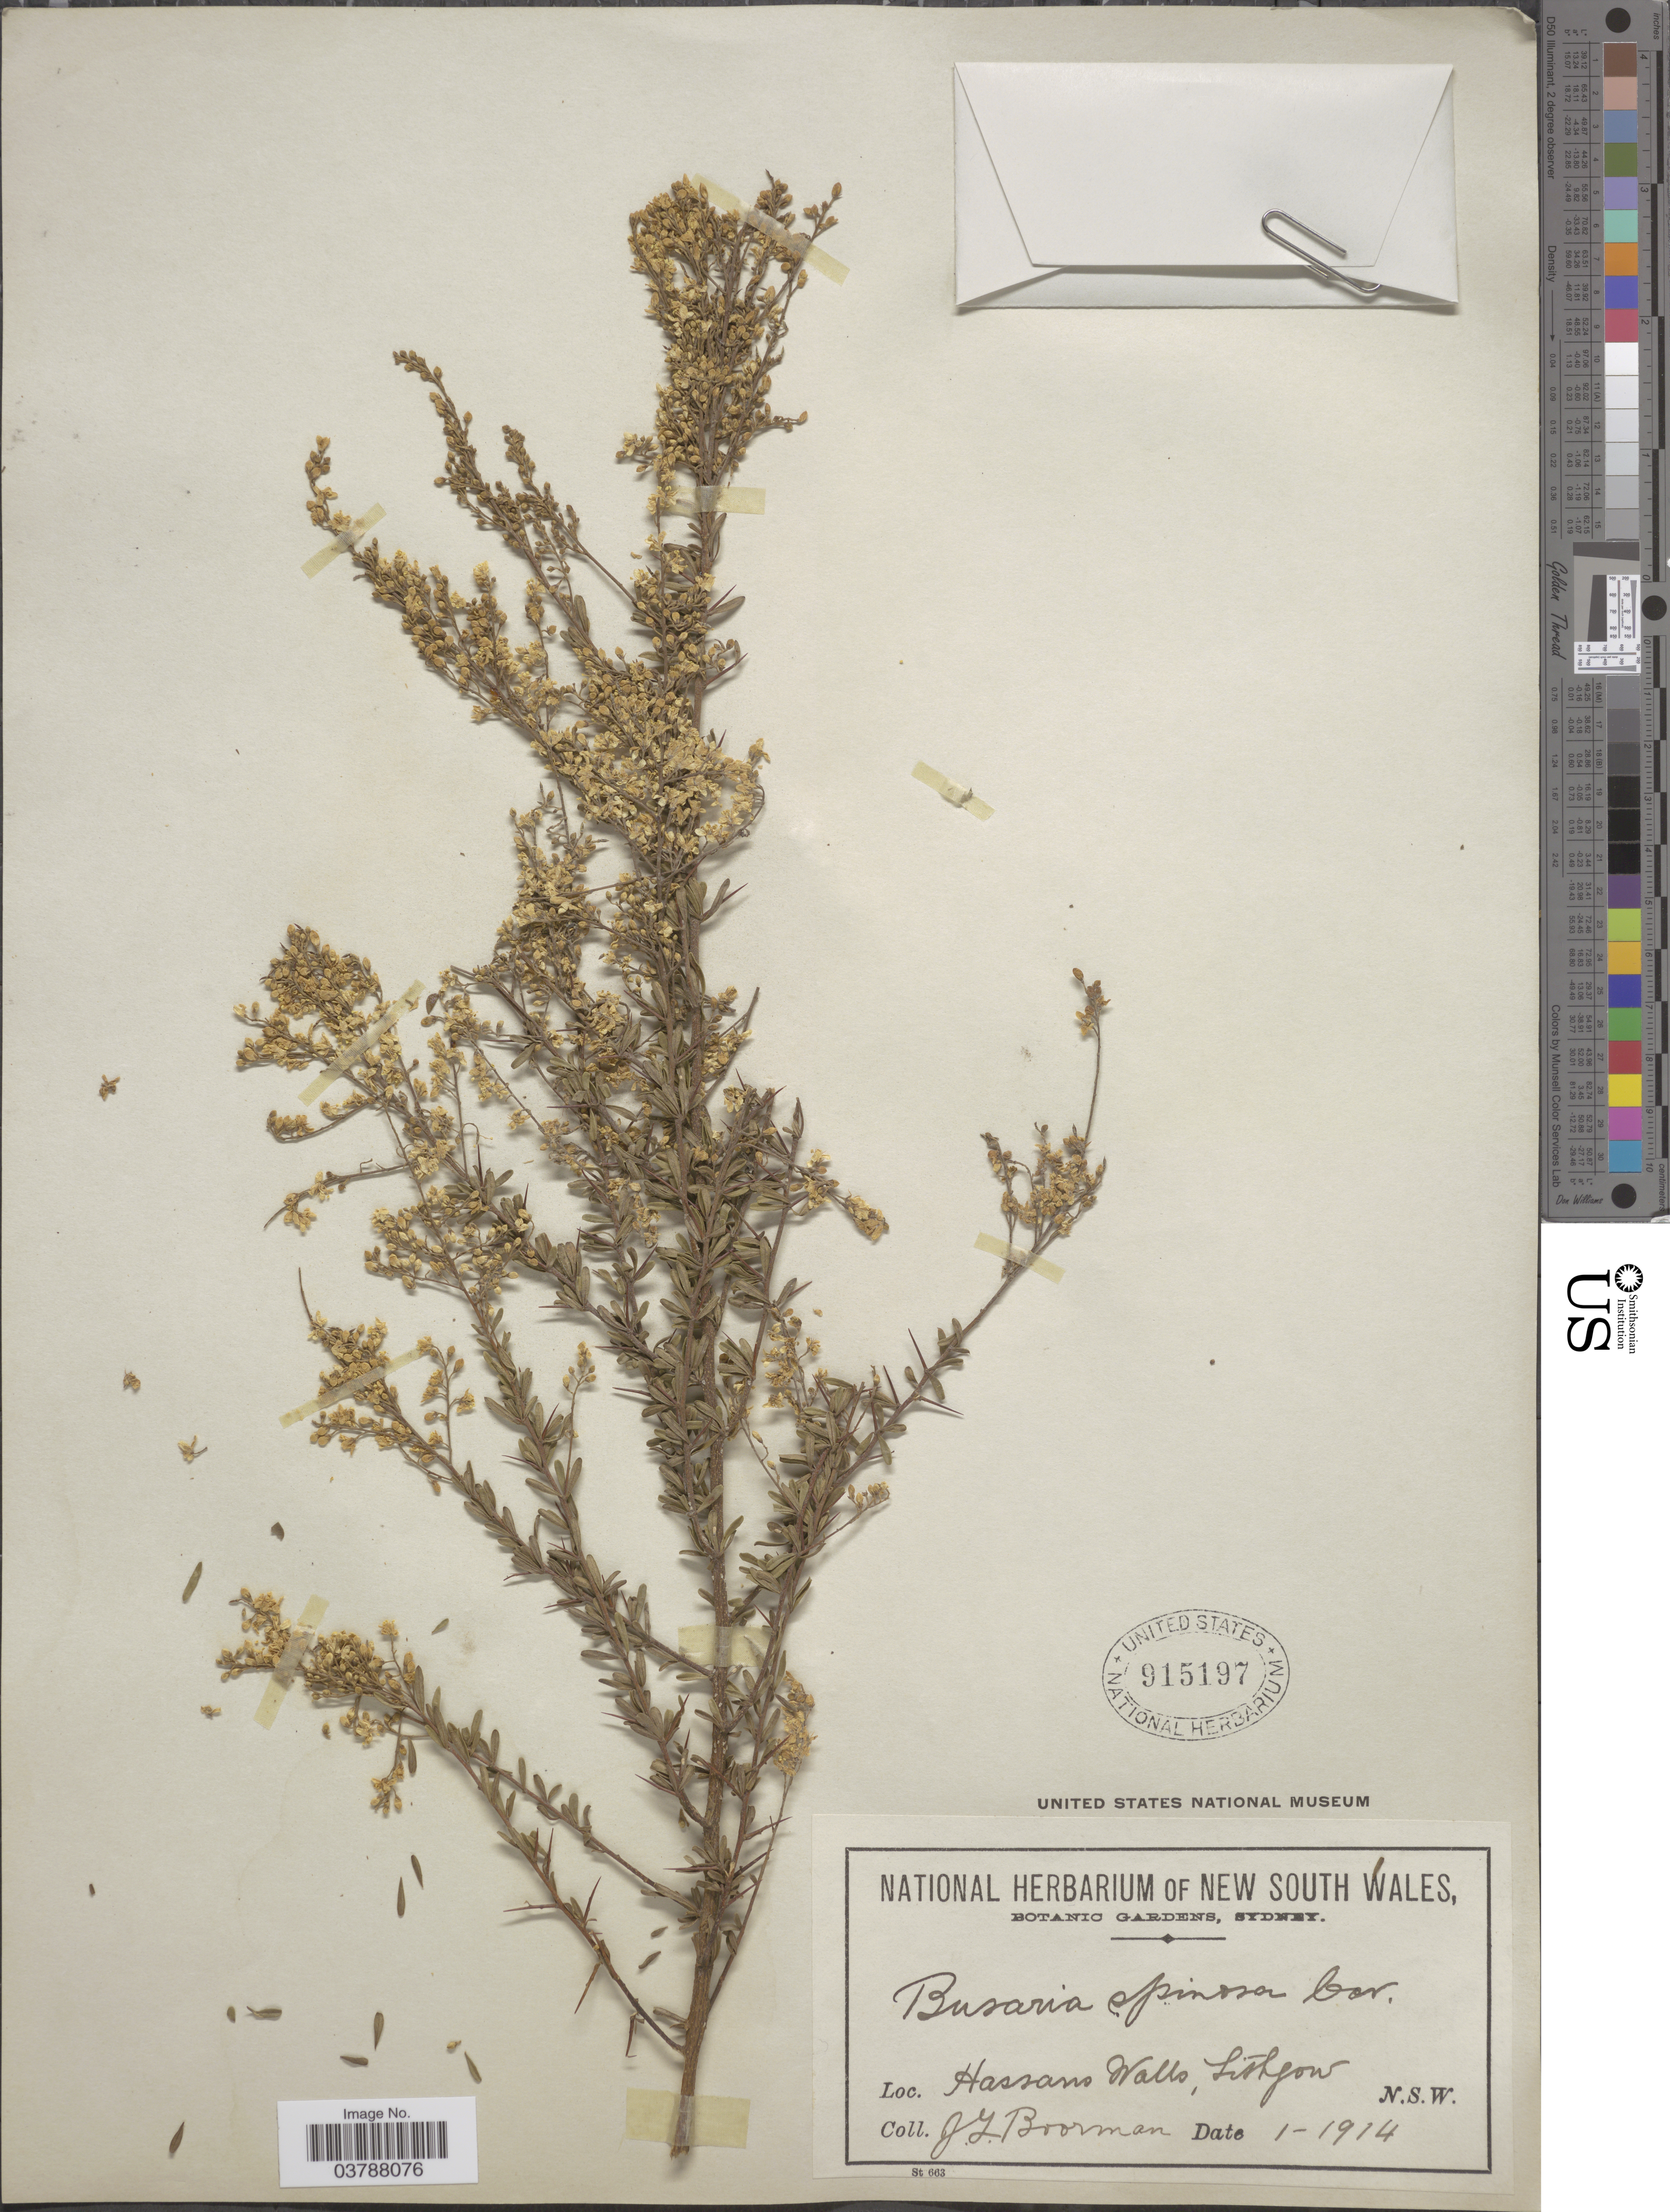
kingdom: Plantae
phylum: Tracheophyta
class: Magnoliopsida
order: Apiales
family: Pittosporaceae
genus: Bursaria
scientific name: Bursaria spinosa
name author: Cav.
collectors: J. Boorman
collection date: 1914-01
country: Australia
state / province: New South Wales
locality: Hassano Walls, Siskiyou.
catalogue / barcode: US 915197